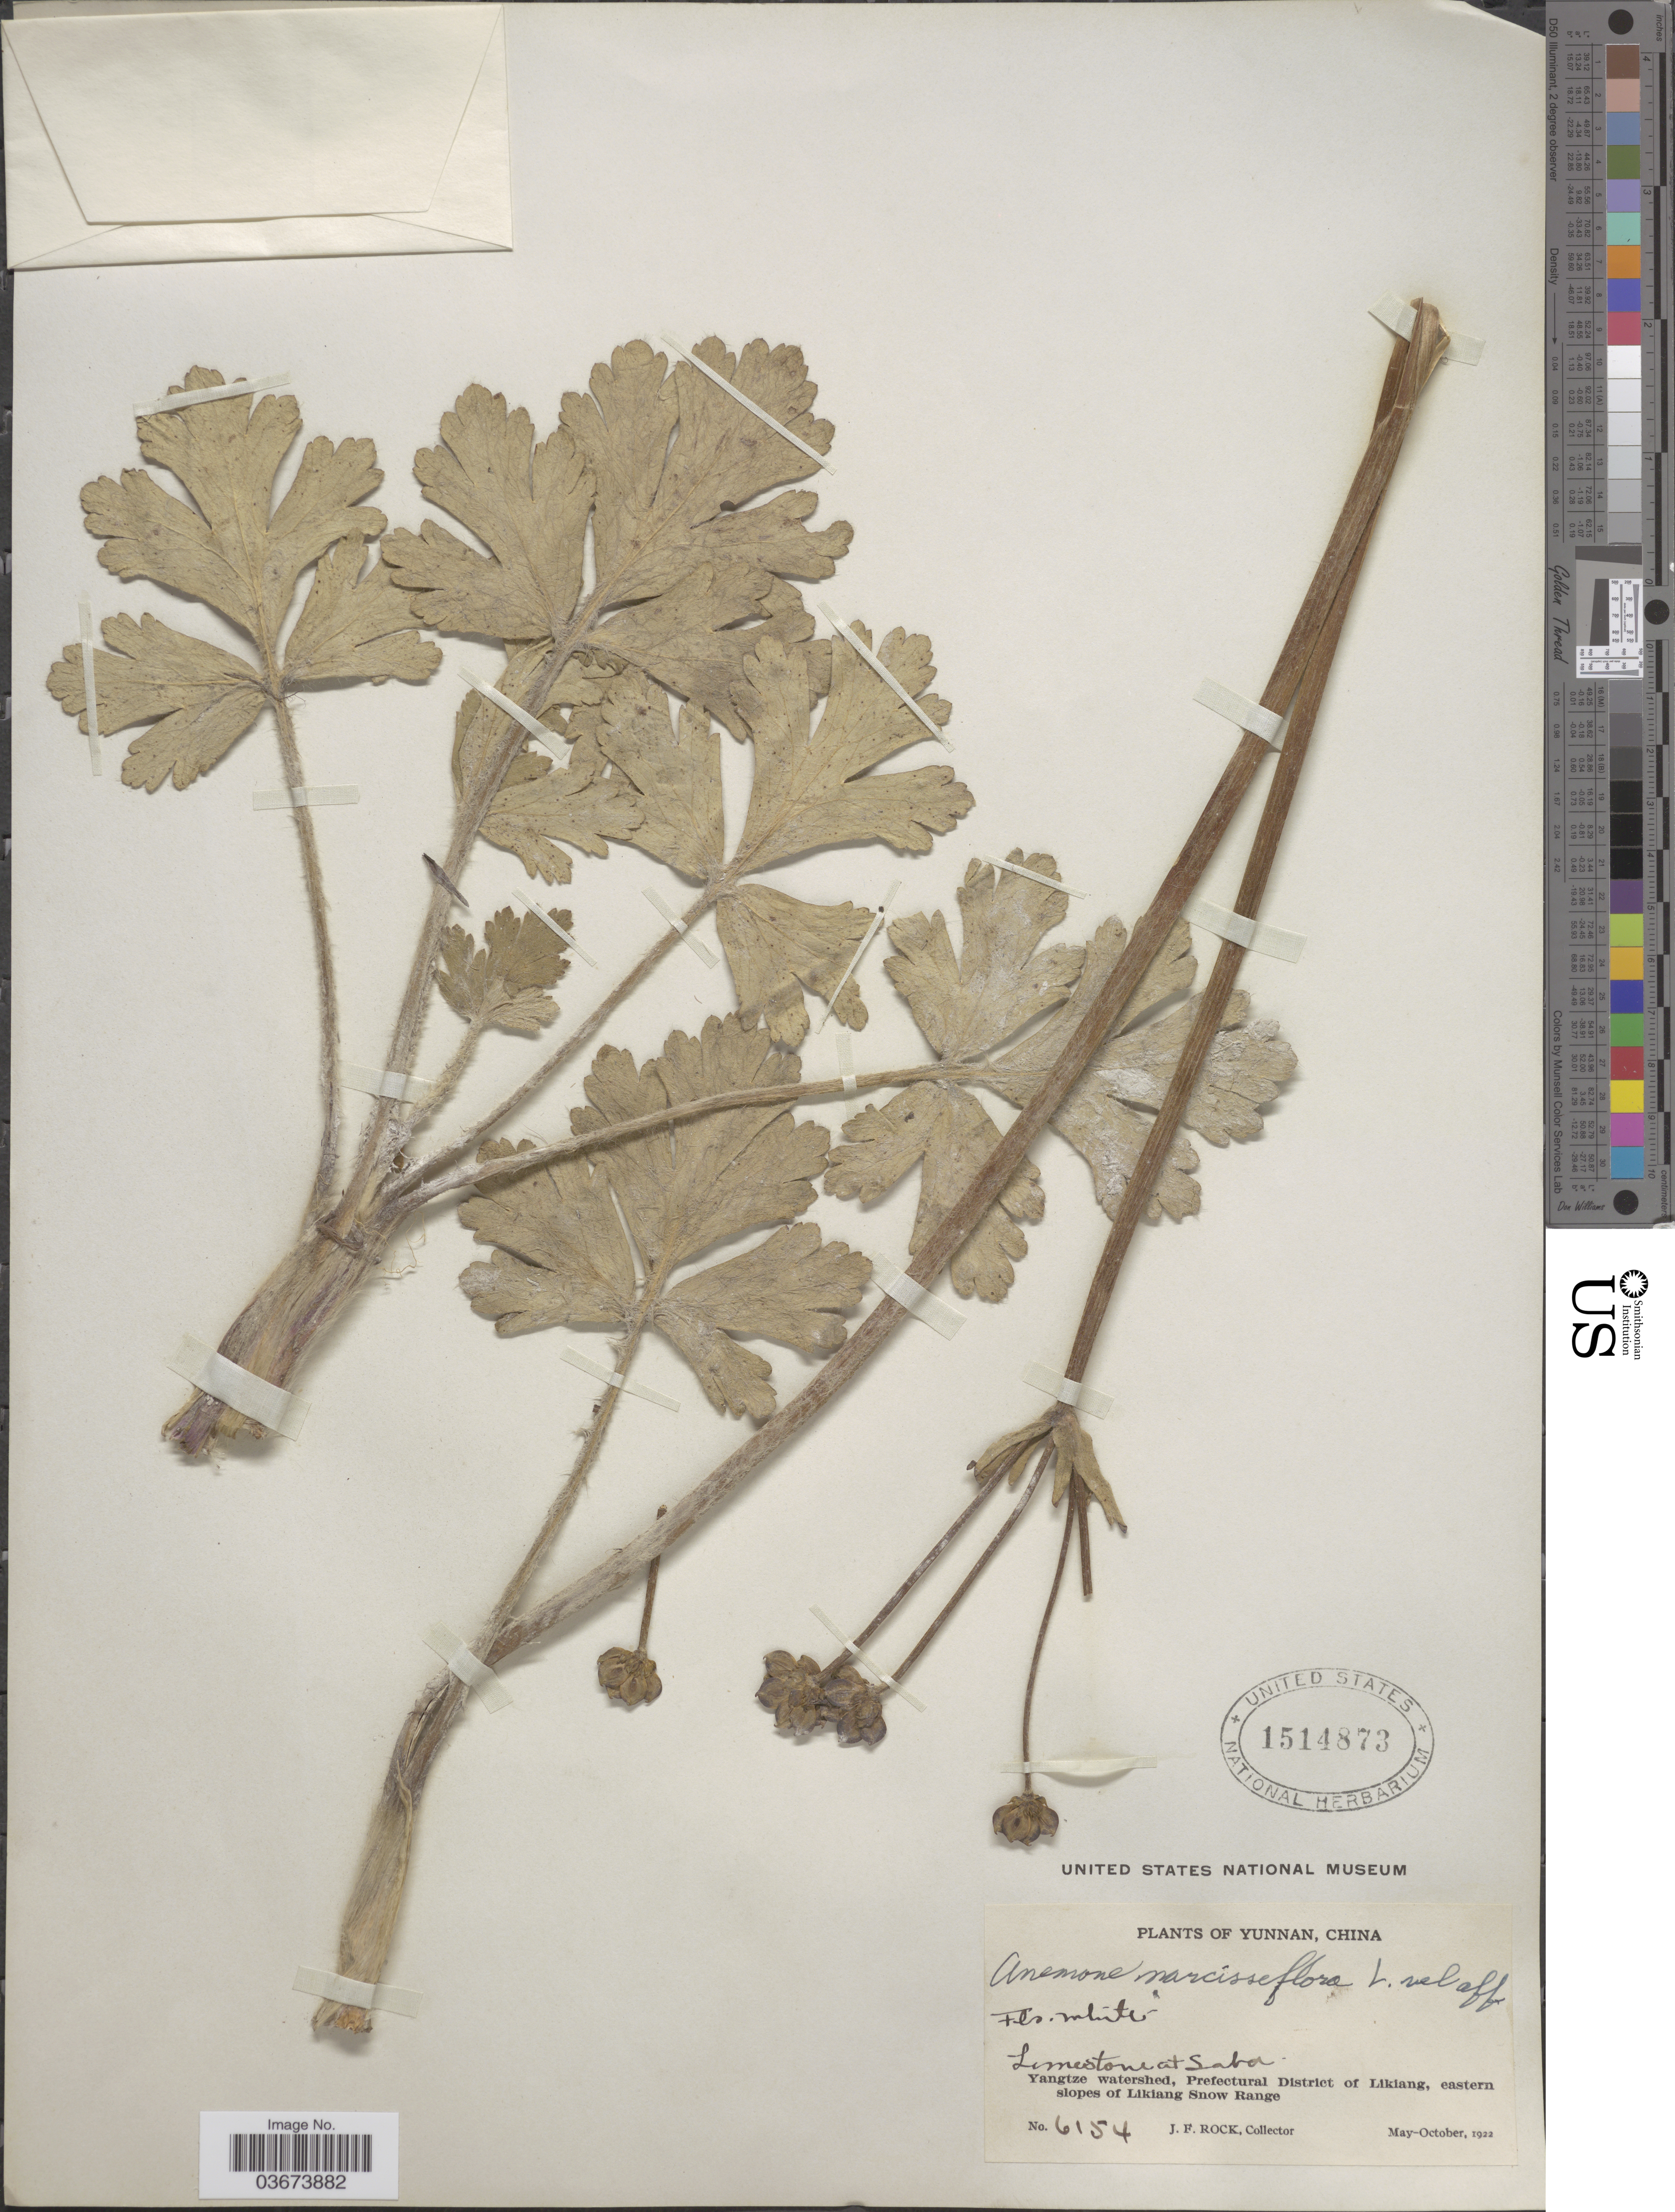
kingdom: Plantae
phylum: Tracheophyta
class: Magnoliopsida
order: Ranunculales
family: Ranunculaceae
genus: Anemone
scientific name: Anemone narcissiflora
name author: L.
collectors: J. Rock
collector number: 6154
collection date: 1922-05/1922-10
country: China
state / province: Yunnan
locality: Yangtze watershed, Prefectural District of Likiang, eastern slopes of Likiang Snow Range.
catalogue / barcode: US 1514873